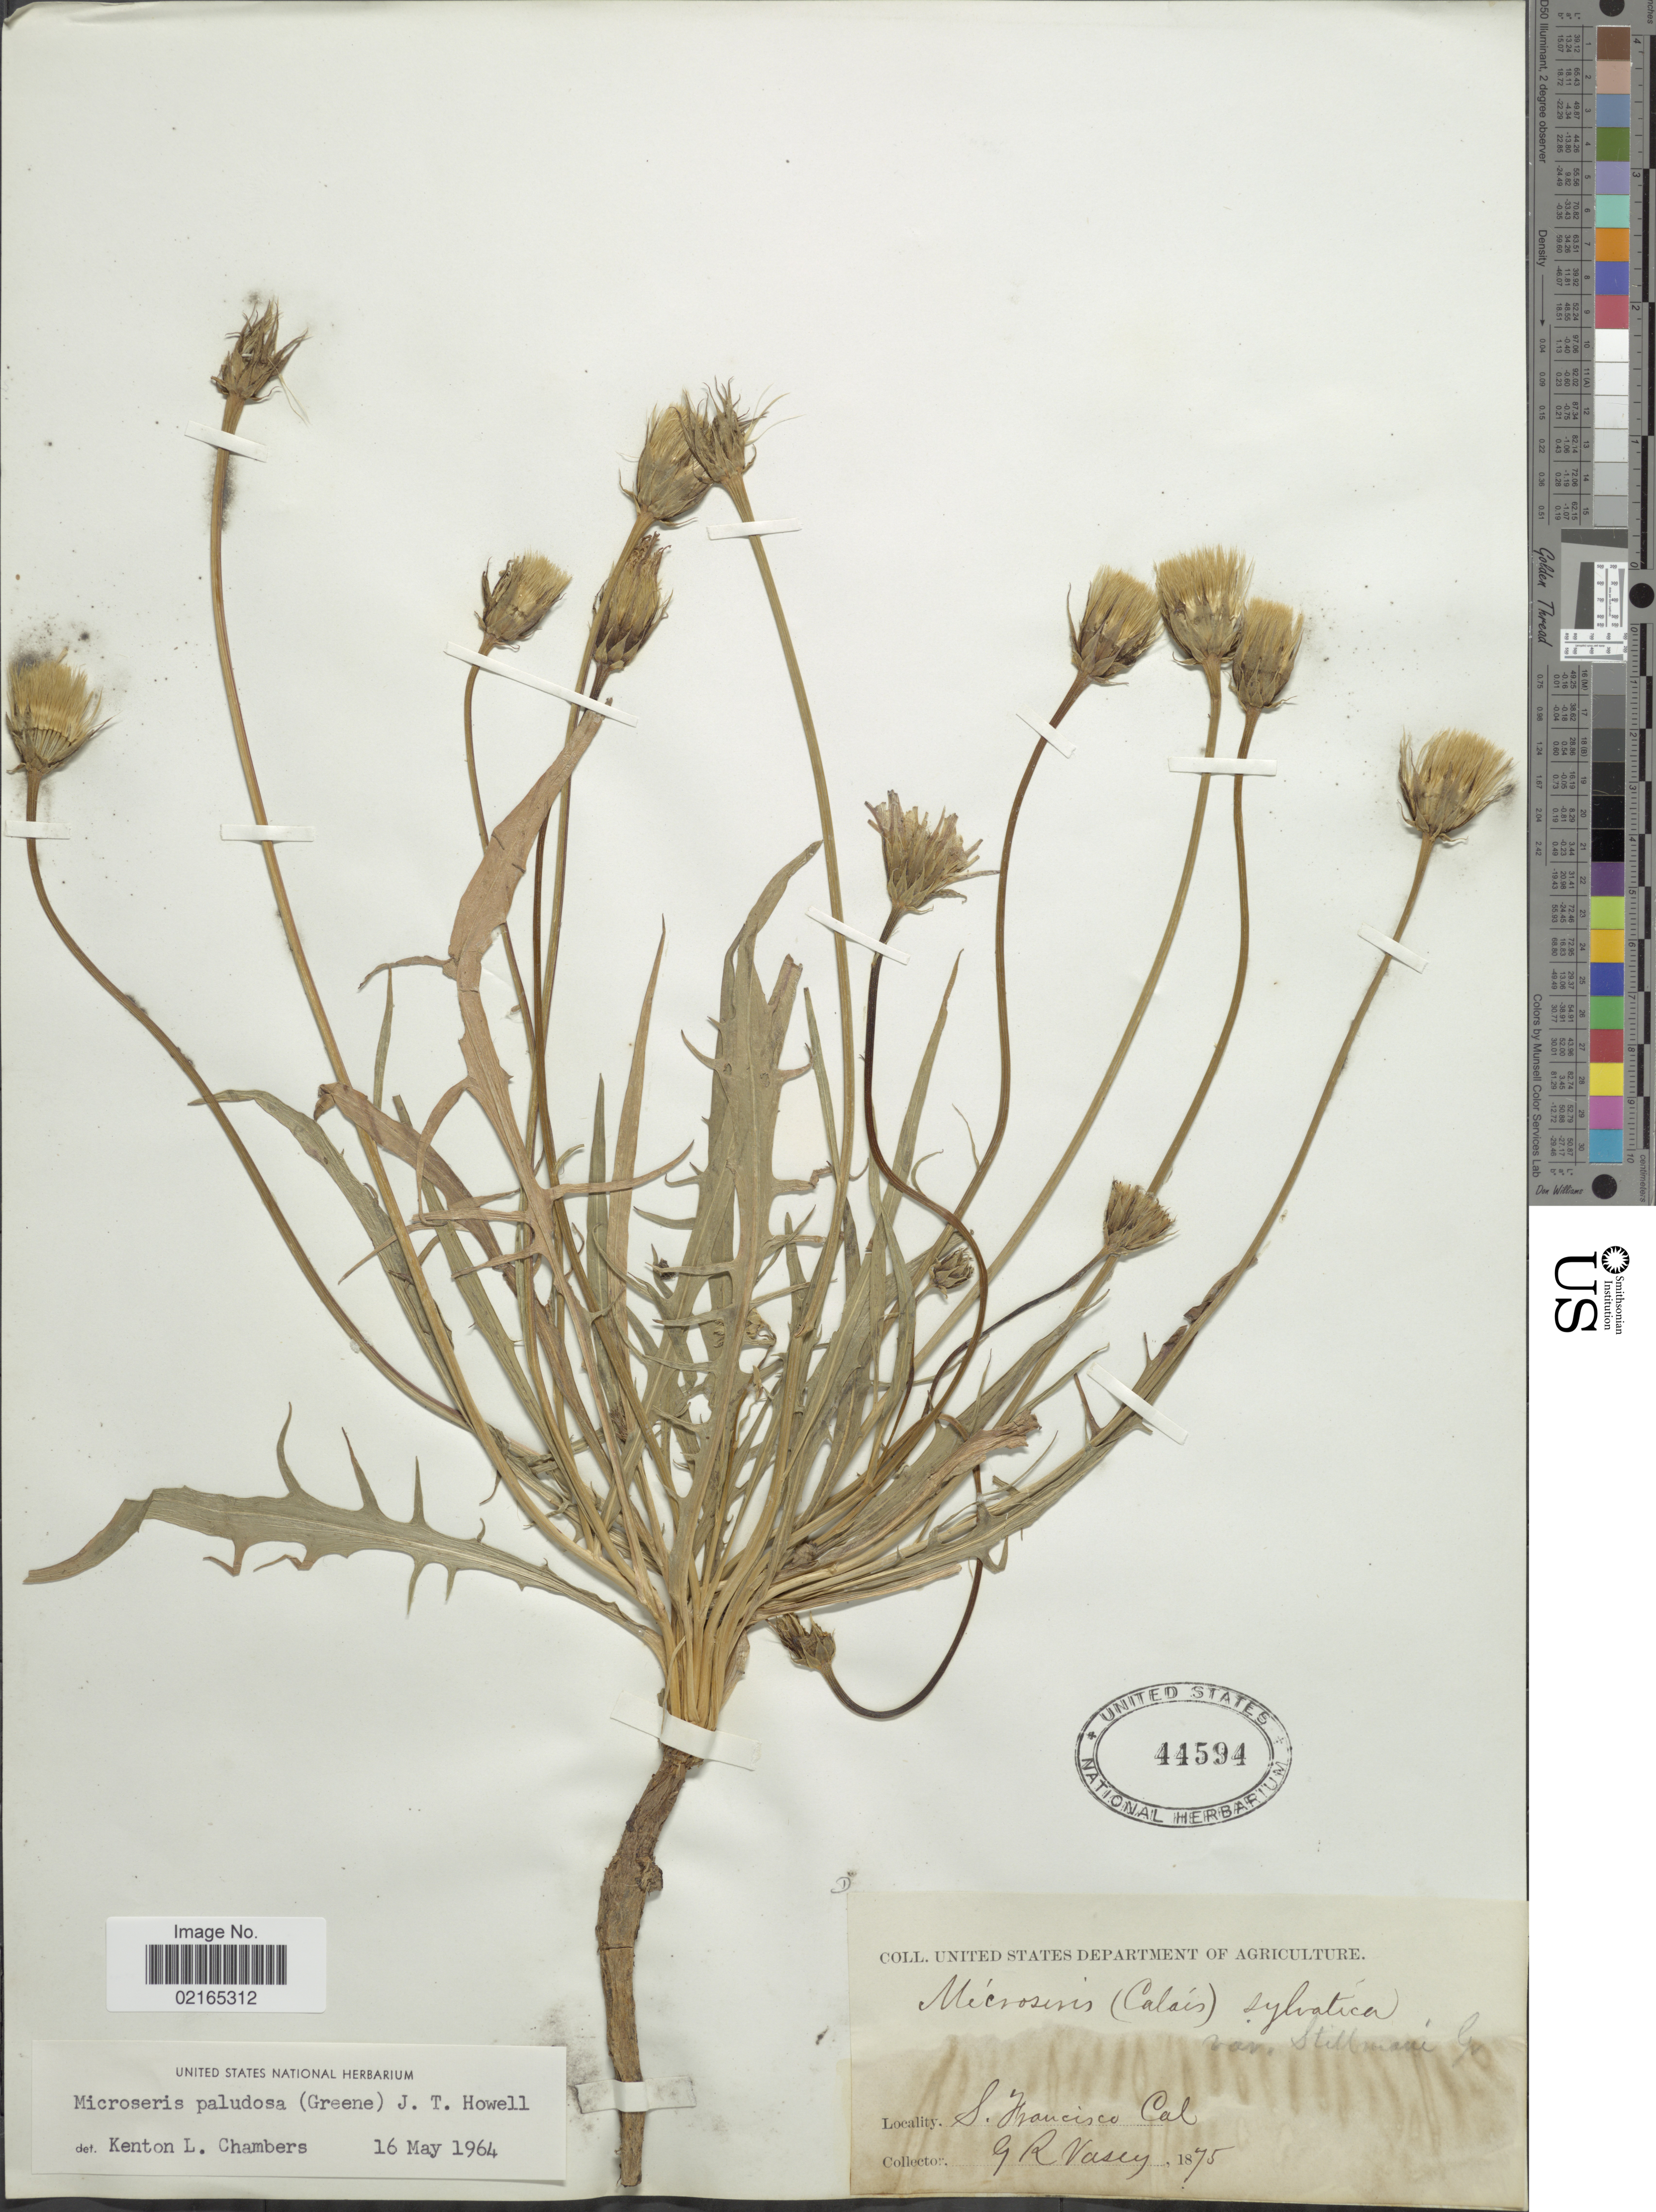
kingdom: Plantae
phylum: Tracheophyta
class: Magnoliopsida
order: Asterales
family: Asteraceae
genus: Microseris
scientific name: Microseris paludosa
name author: (Greene) J.T. Howell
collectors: G. R. Vasey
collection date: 1875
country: United States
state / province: California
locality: S. Francisco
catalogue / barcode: US 44594